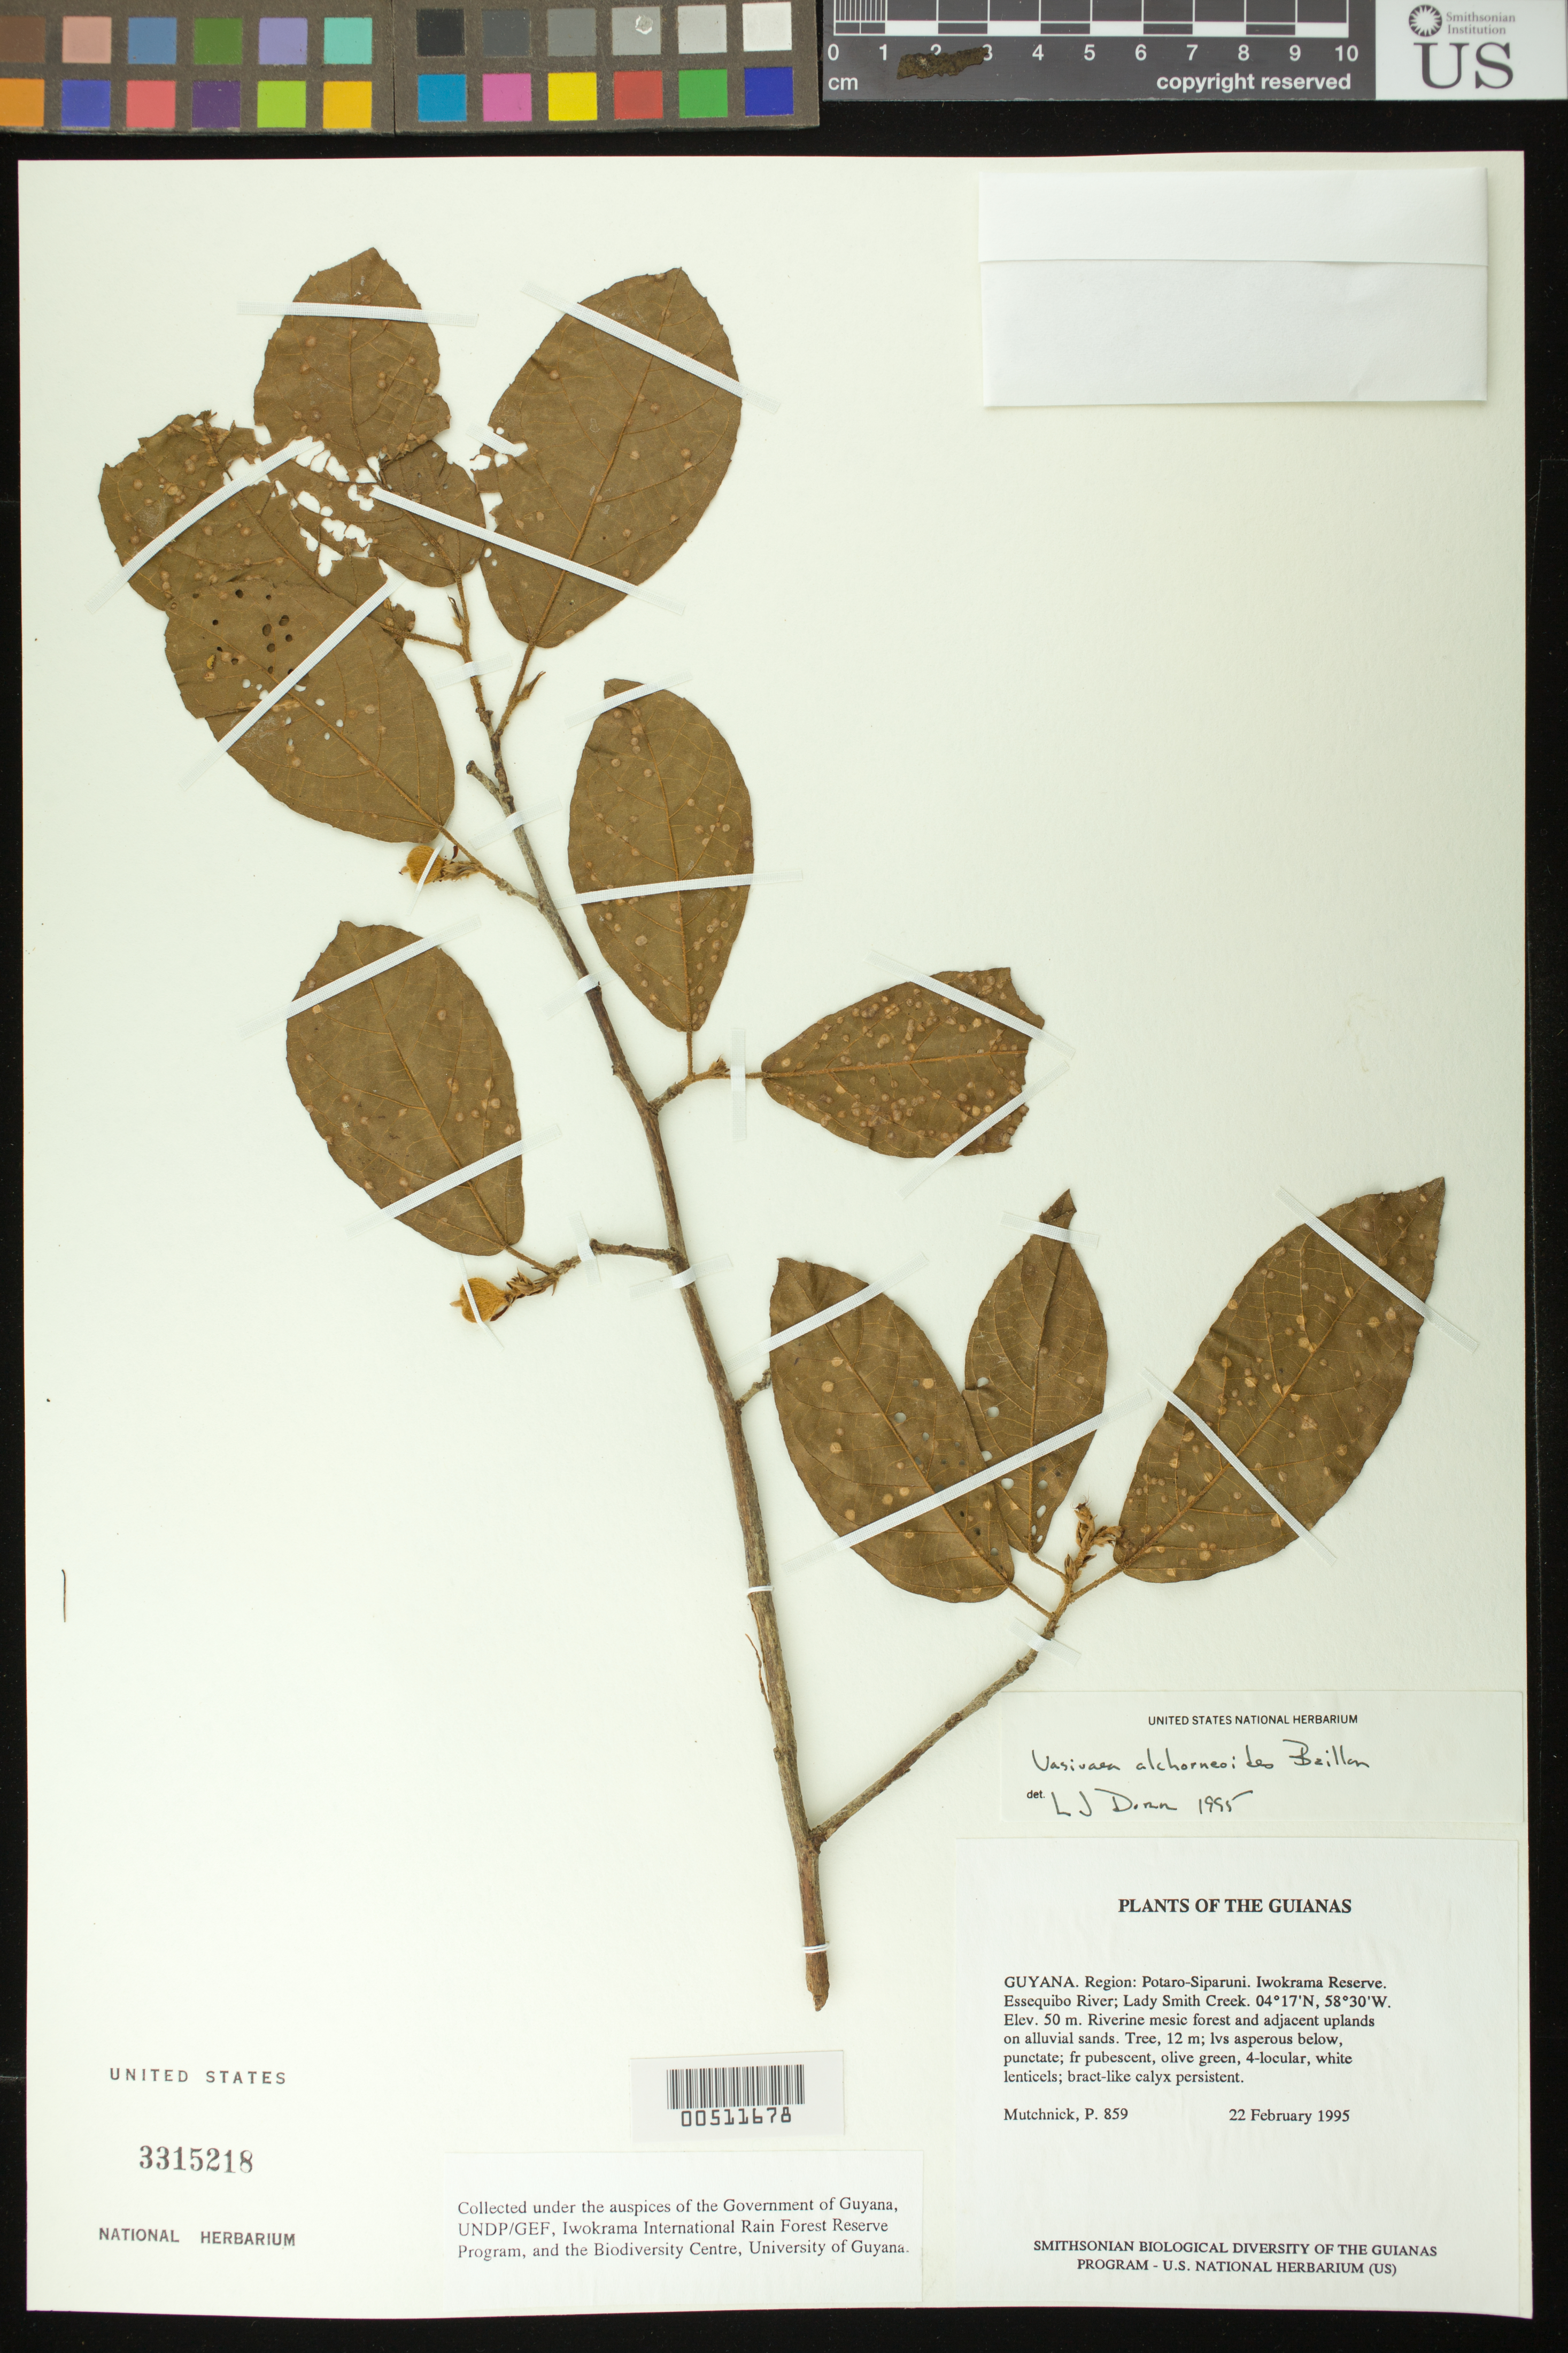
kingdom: Plantae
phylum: Tracheophyta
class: Magnoliopsida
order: Malvales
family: Malvaceae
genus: Vasivaea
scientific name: Vasivaea alchorneoides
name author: Baill.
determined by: Dorr, L. J., (BOT), Smithsonian Institution - National Museum of Natural History (UNITED STATES)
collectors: P. Mutchnick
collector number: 859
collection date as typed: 22 Feb 1995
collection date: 1995-02-22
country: Guyana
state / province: Potaro-Siparuni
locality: Iwokrama Reserve. Essequibo River; Lady Smith Creek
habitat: Riverine mesic forest and adjacent uplands on alluvial sands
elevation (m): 50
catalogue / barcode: US 3315218